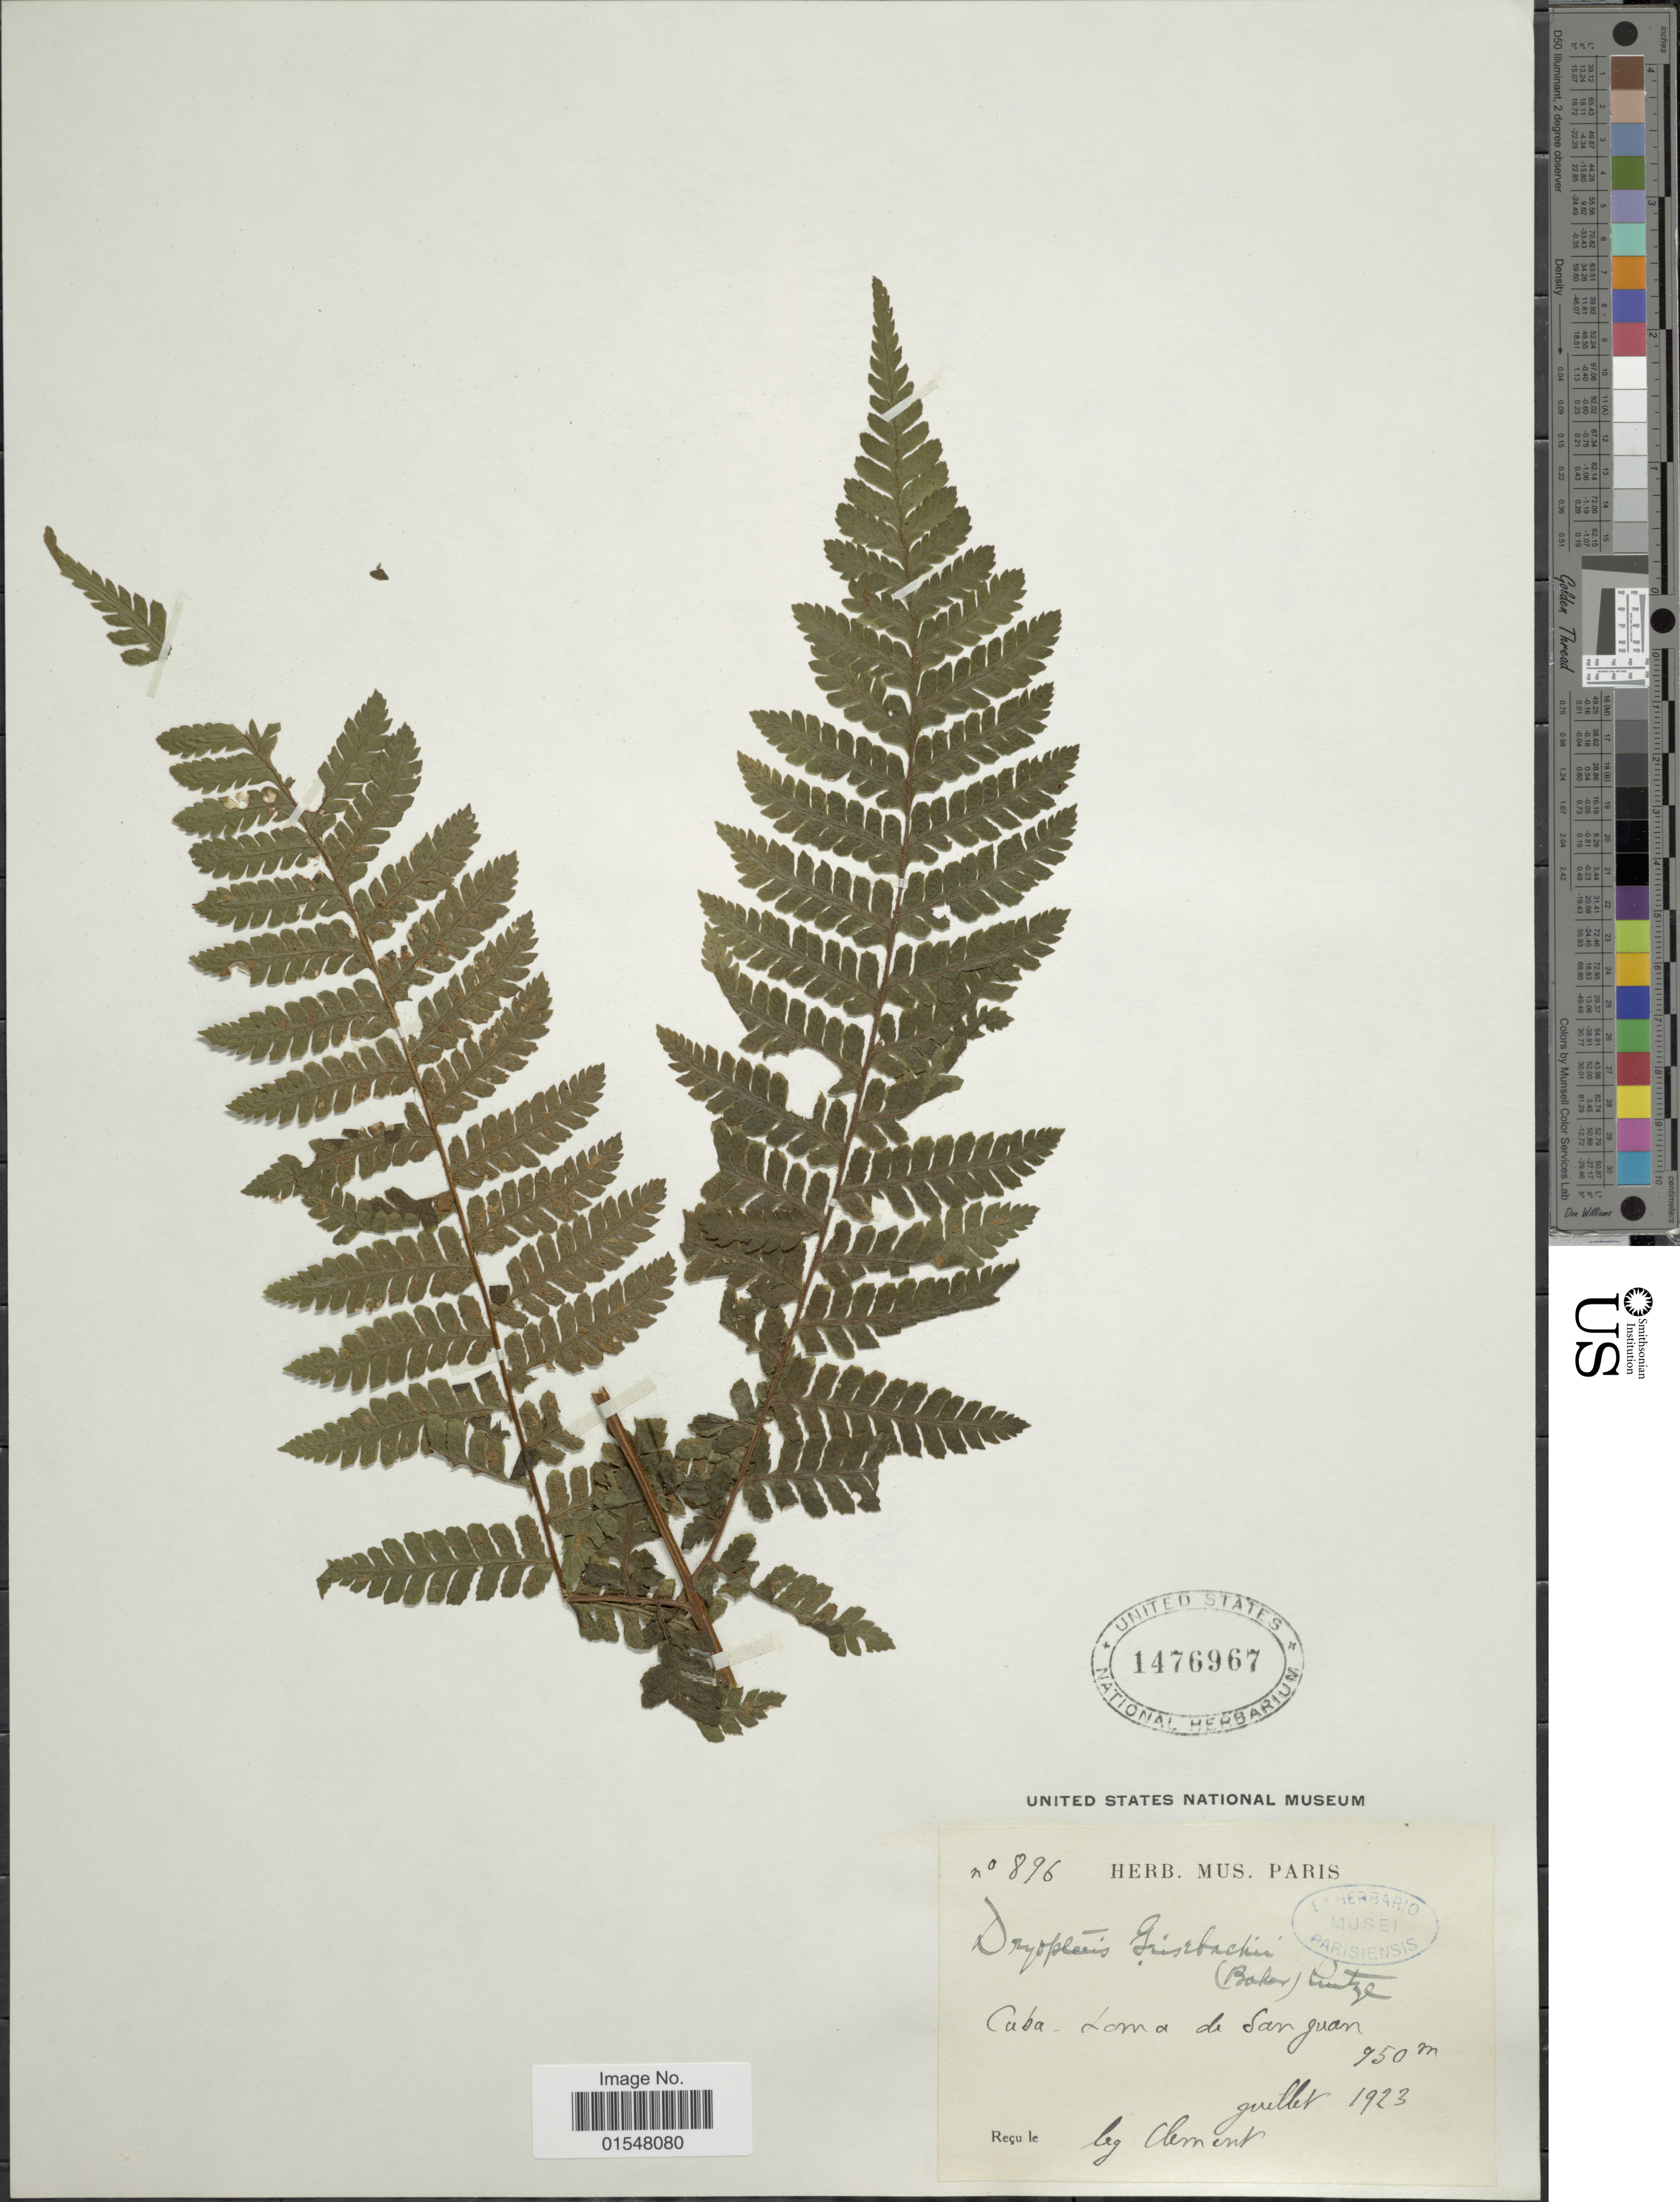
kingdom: Plantae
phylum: Tracheophyta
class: Polypodiopsida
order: Polypodiales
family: Dryopteridaceae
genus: Ctenitis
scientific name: Ctenitis grisebachii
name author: (Baker) Ching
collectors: -. Clement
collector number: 896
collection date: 1923-07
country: Cuba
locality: Loma de San Juan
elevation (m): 950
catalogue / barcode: US 1476967